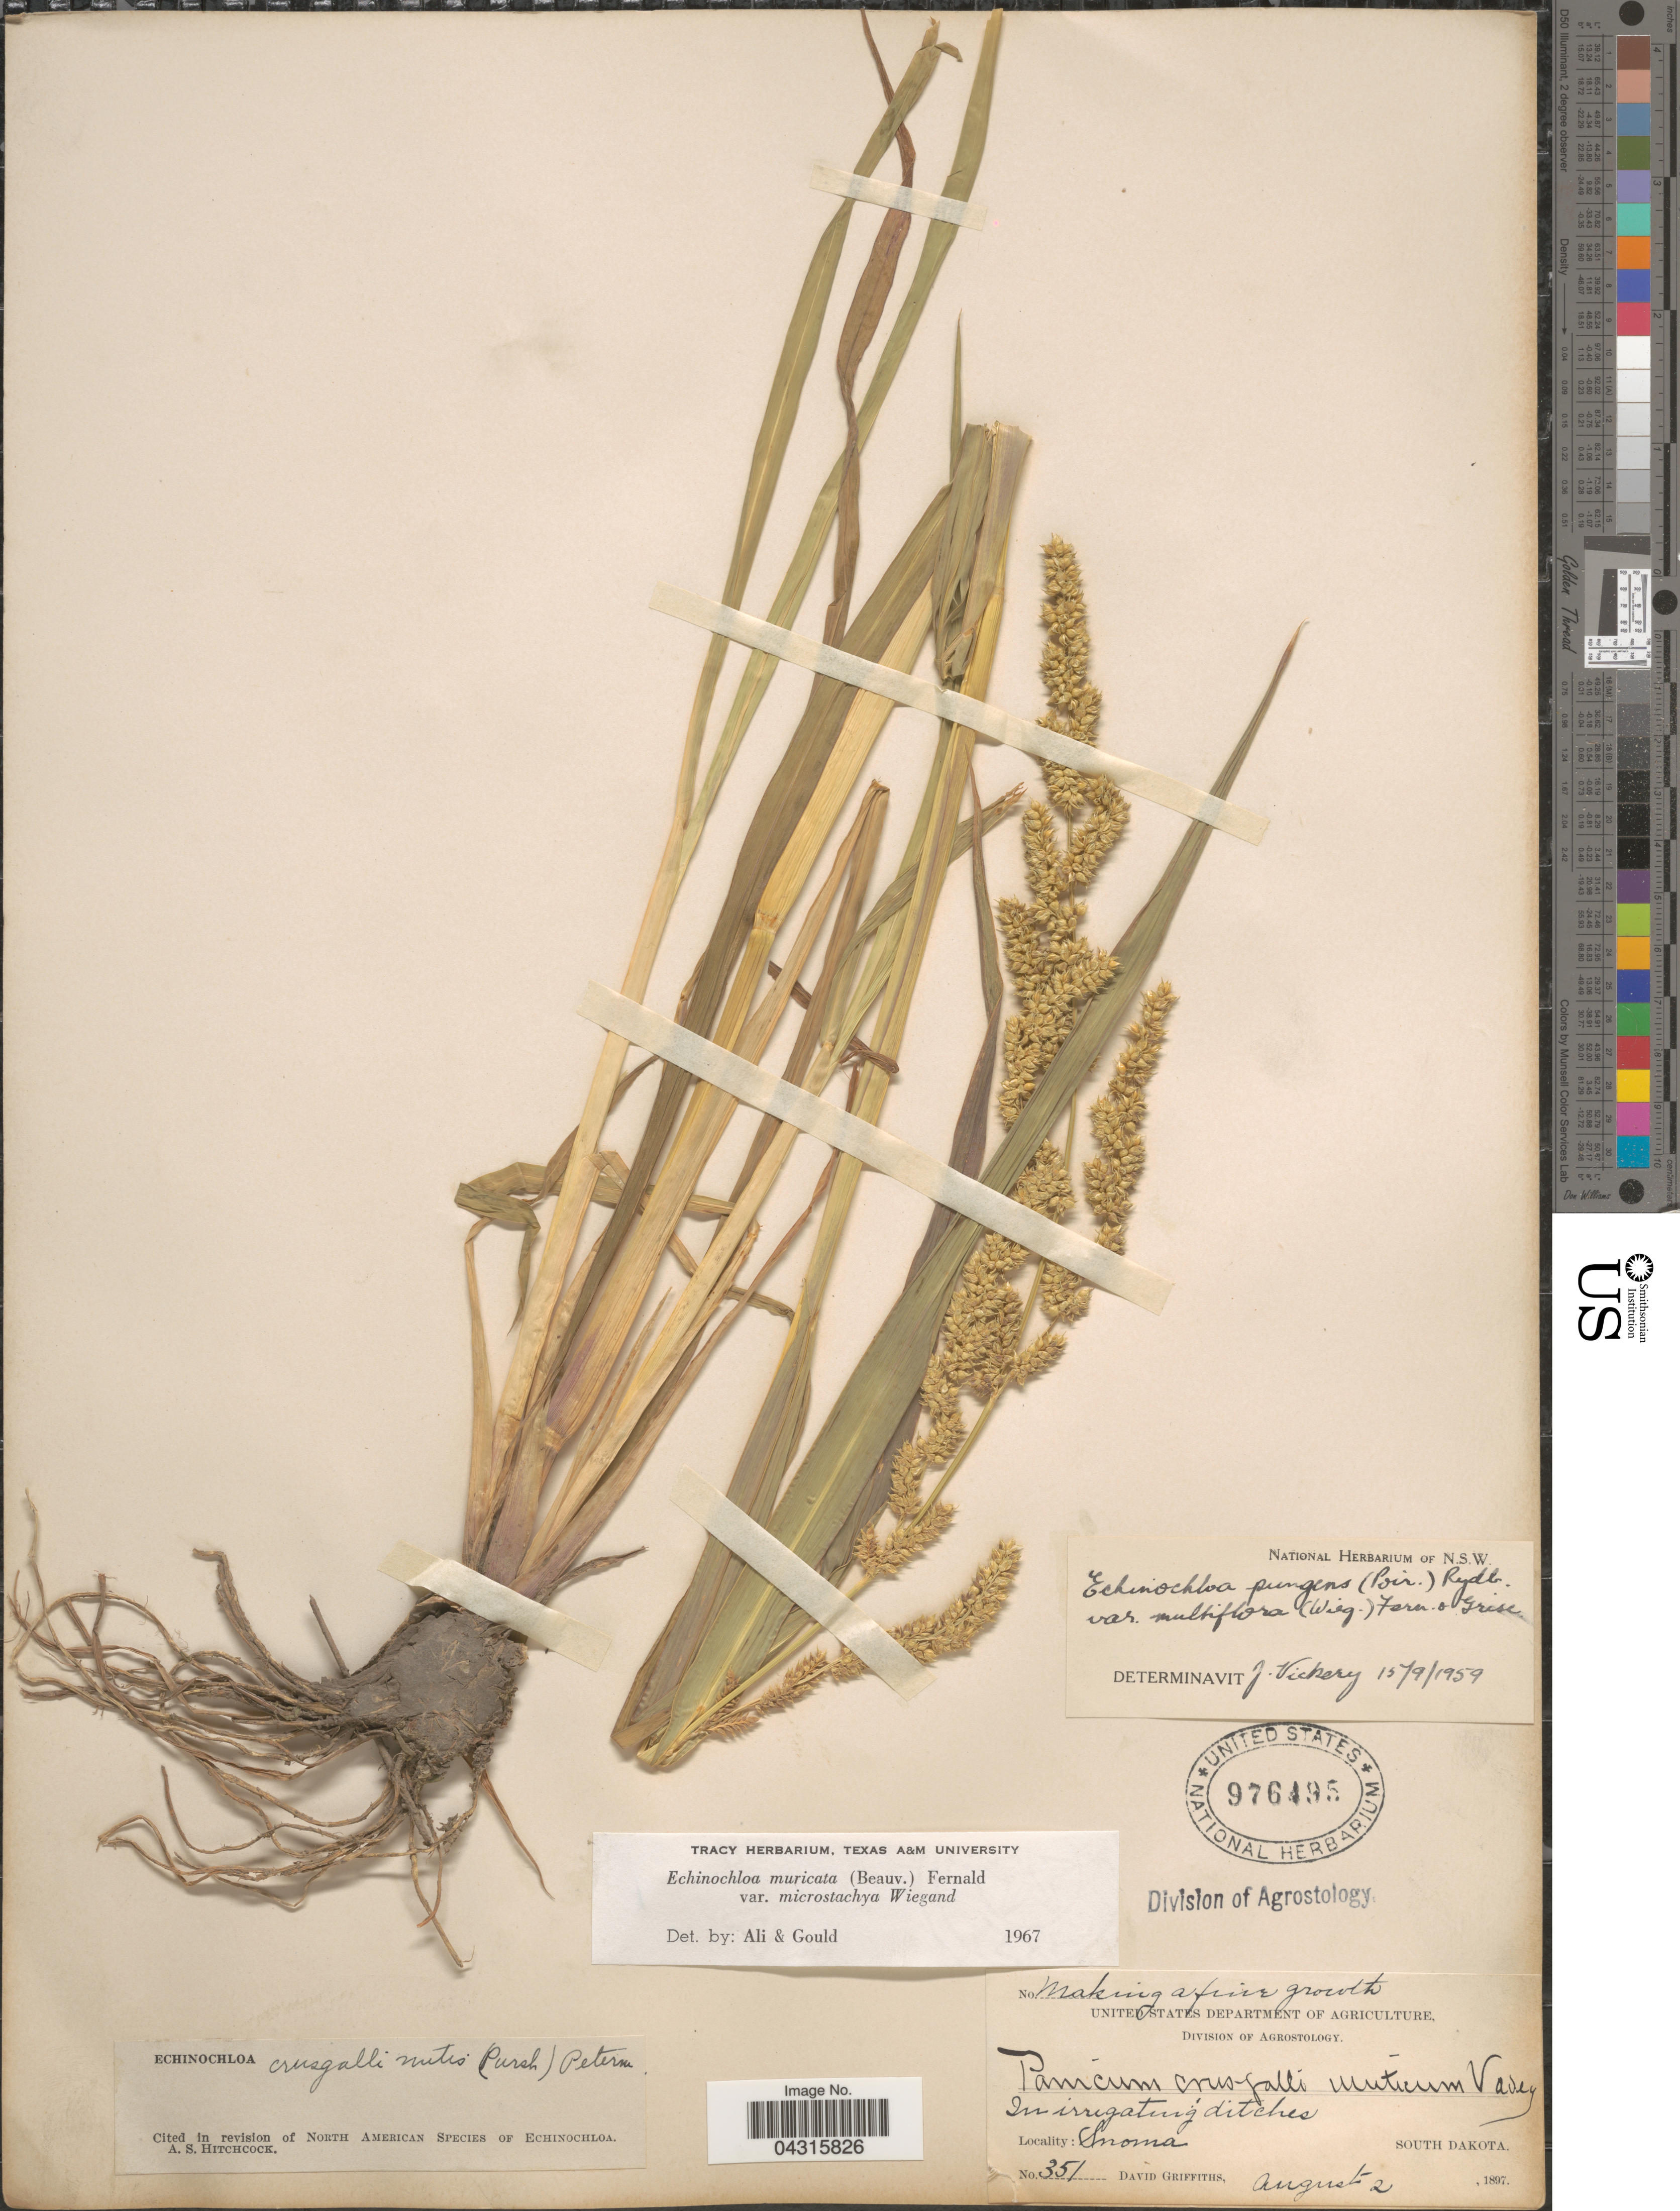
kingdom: Plantae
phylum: Tracheophyta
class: Liliopsida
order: Poales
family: Poaceae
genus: Echinochloa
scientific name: Echinochloa muricata var. microstachya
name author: Wiegand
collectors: D. Griffiths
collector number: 351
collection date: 1897-08-02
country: United States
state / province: South Dakota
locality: In irrigating ditches. Snoma.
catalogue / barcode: US 976495